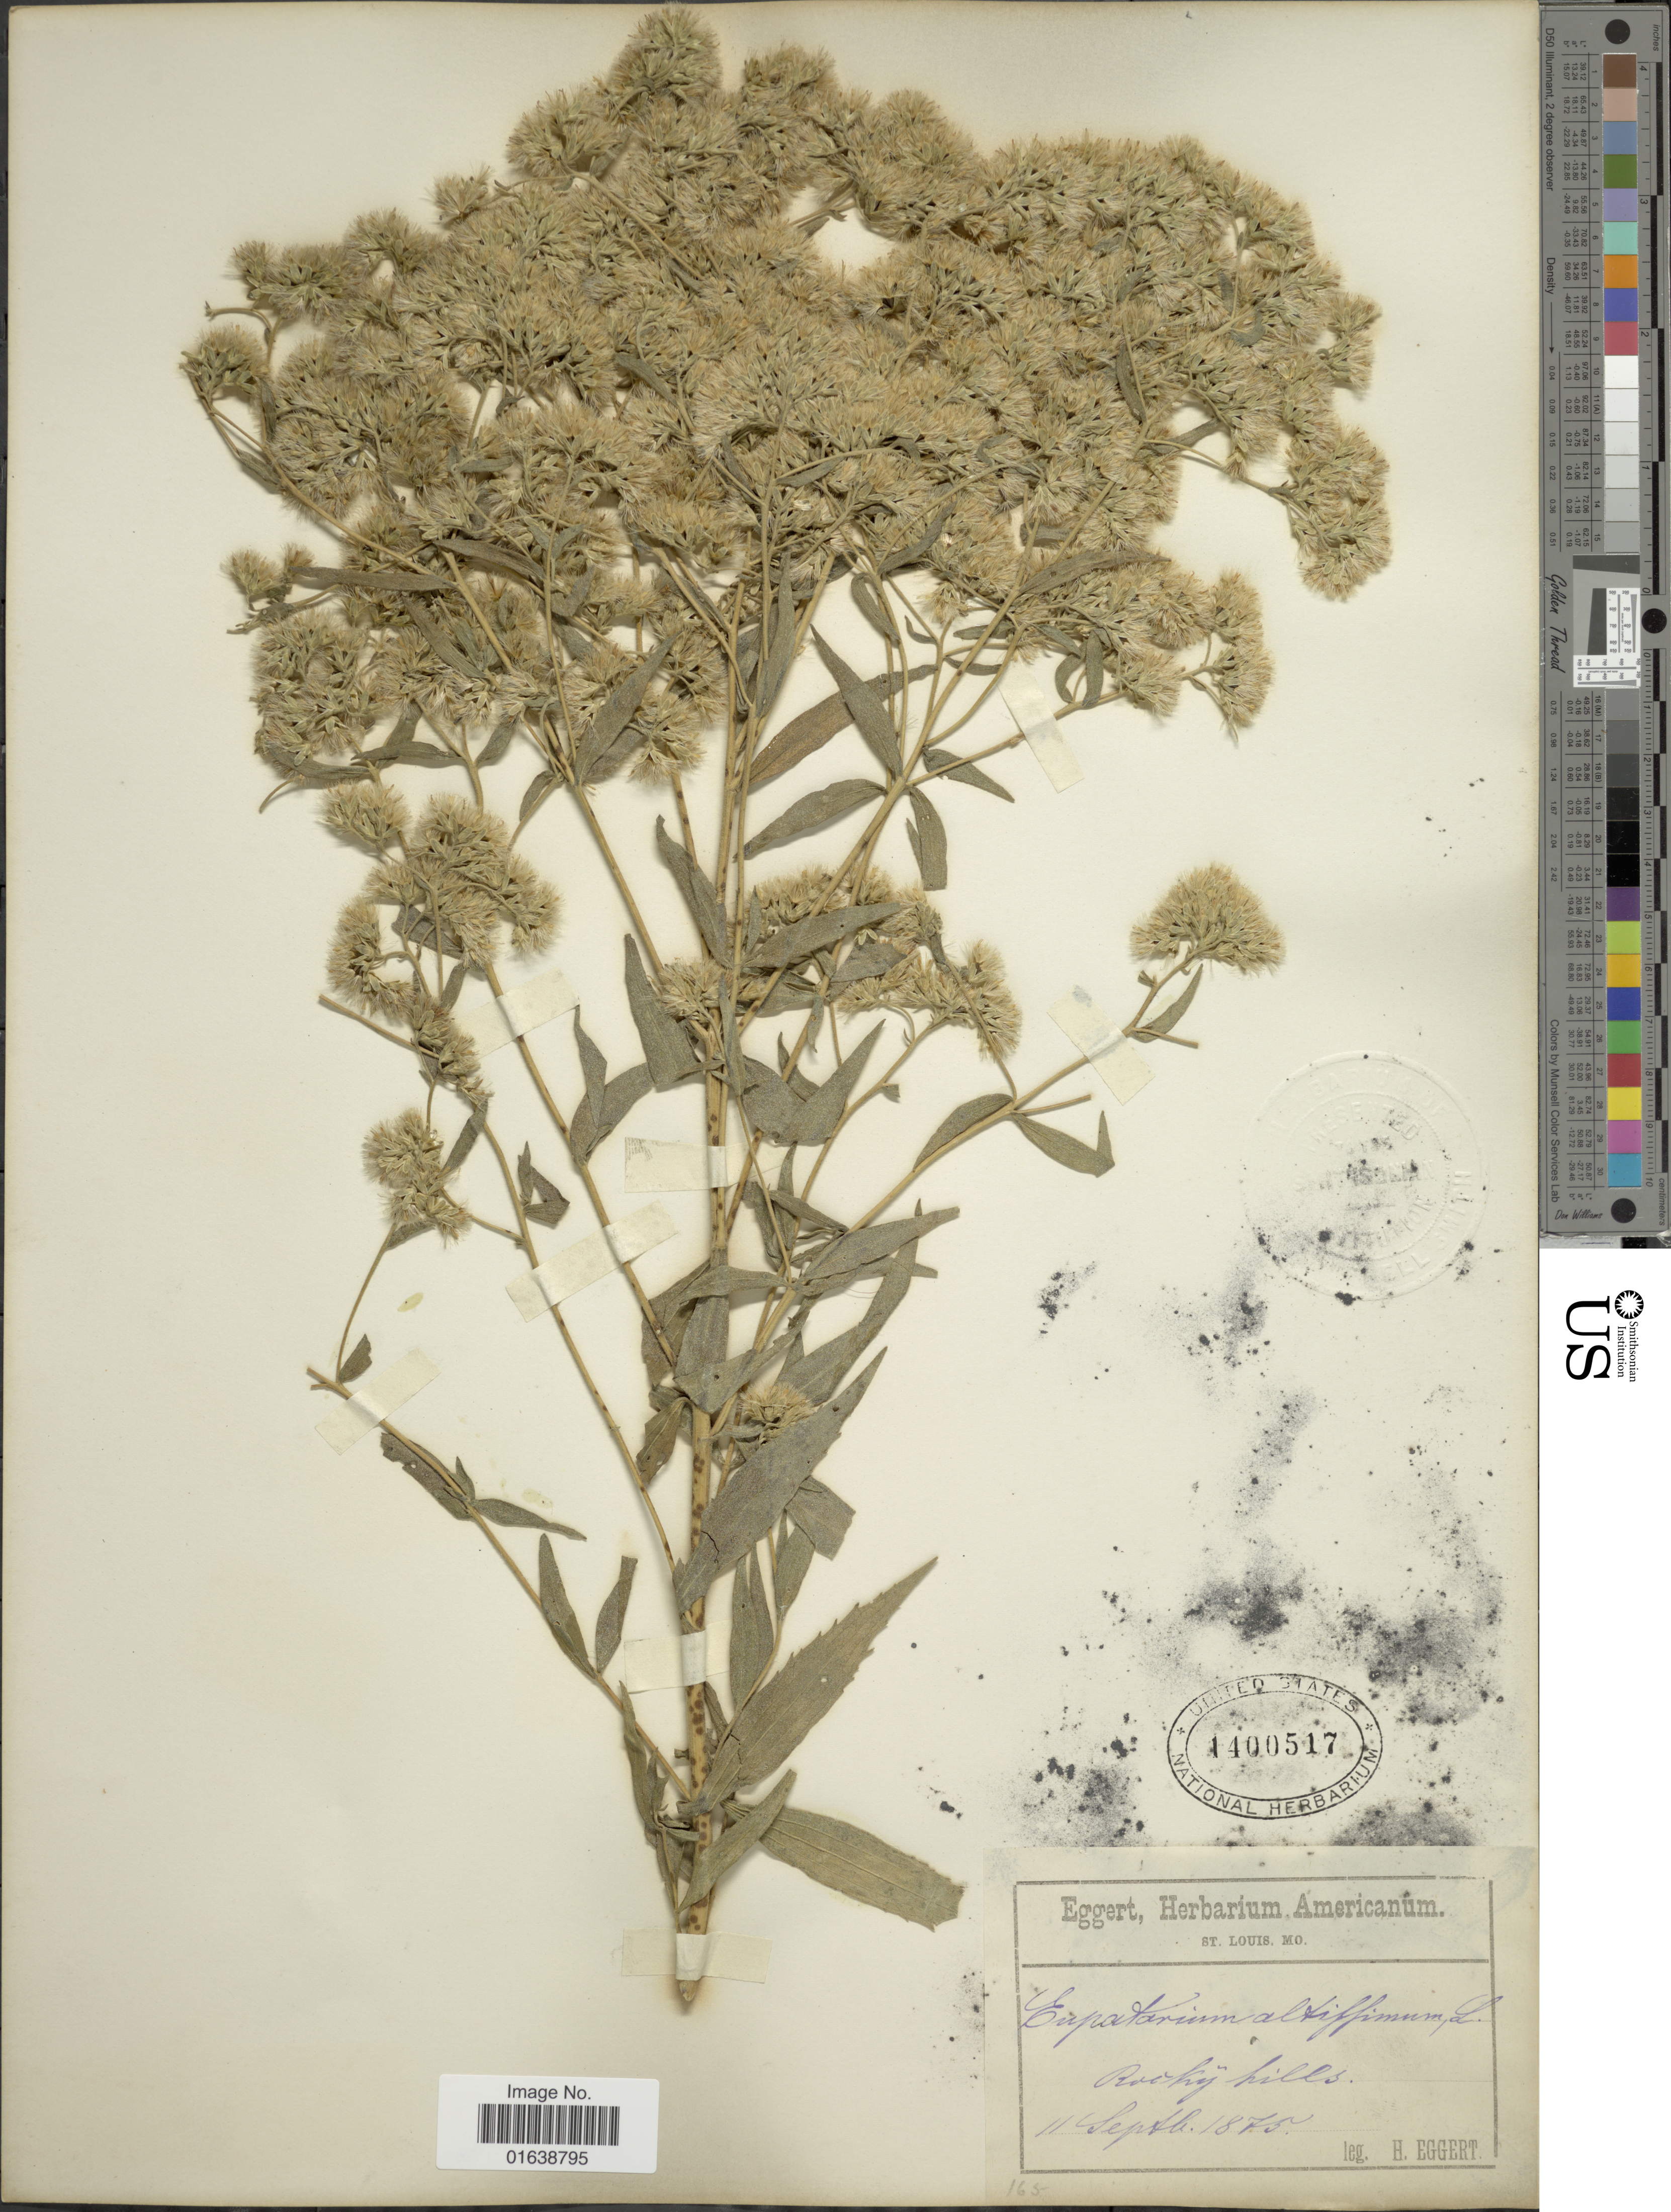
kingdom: Plantae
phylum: Tracheophyta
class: Magnoliopsida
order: Asterales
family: Asteraceae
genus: Eupatorium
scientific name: Eupatorium altissimum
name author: L.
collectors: H. Eggert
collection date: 1875-09-11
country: United States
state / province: Missouri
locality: St. Louis, Mo. Rocky hills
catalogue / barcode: US 1400517